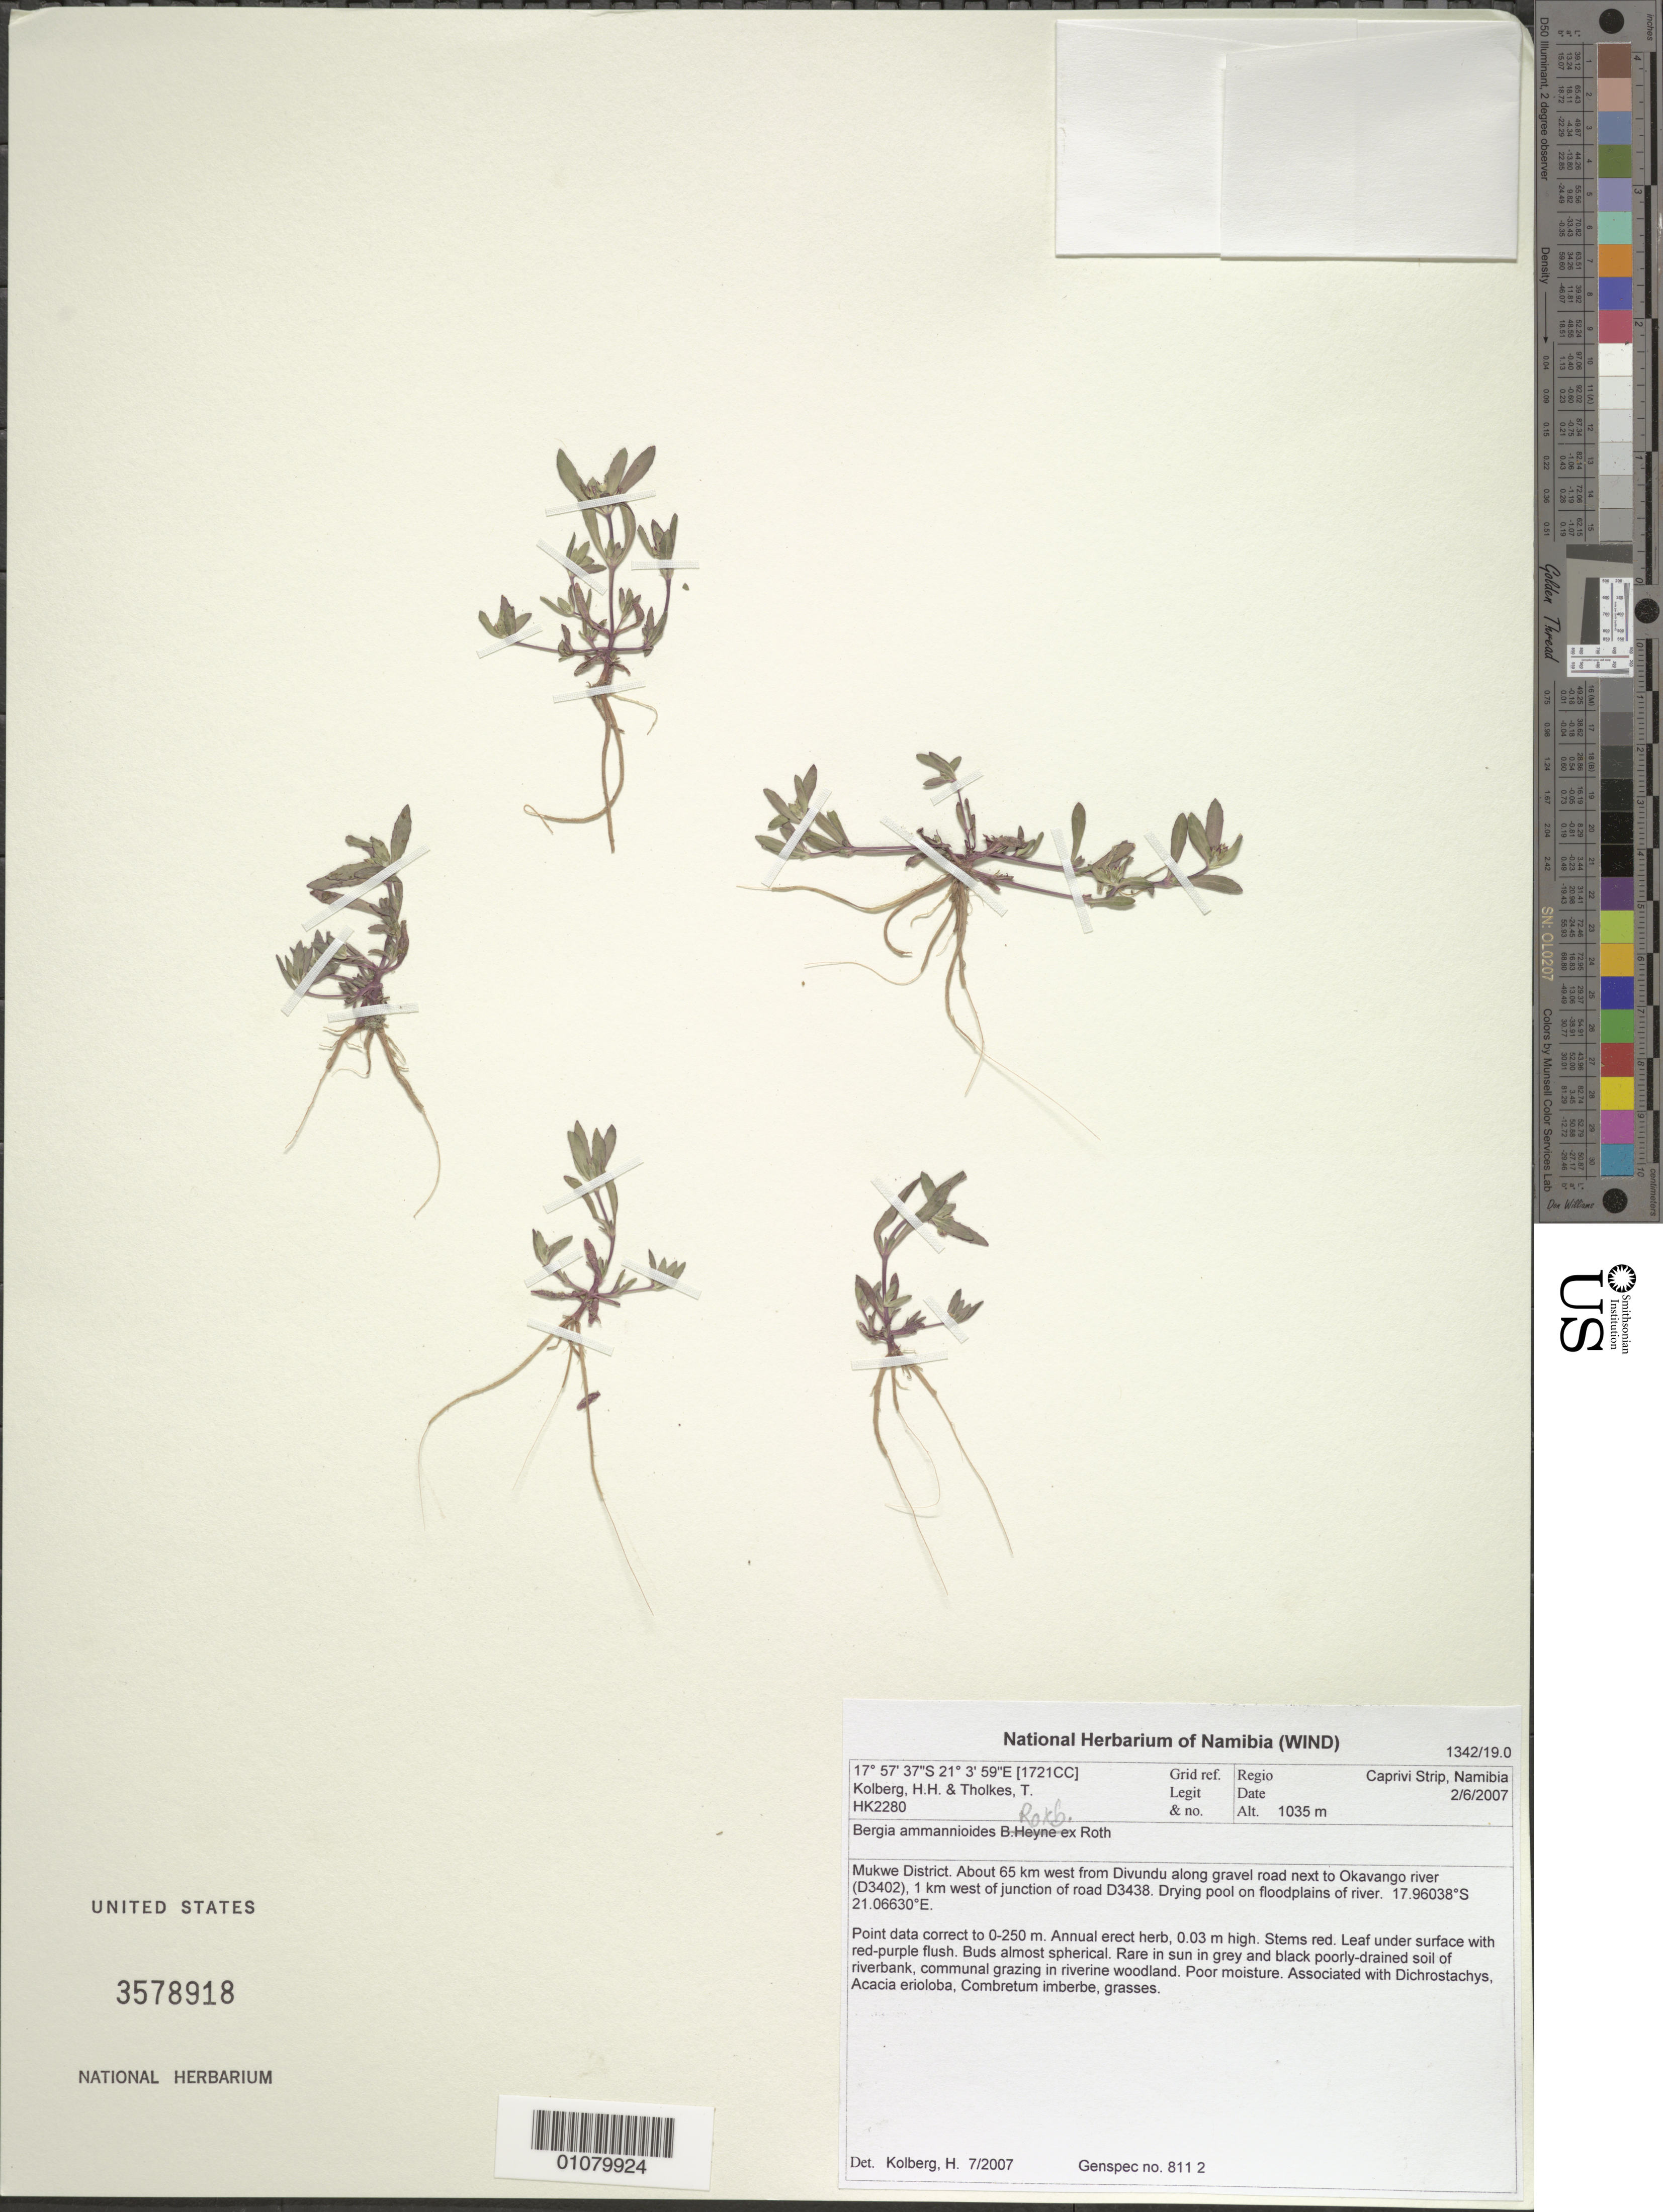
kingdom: Plantae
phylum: Tracheophyta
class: Magnoliopsida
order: Malpighiales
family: Elatinaceae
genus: Bergia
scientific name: Bergia ammannioides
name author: Roxb.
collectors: H. H. Kolberg & T. Tholkes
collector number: HK 2280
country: Namibia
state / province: Caprivi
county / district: Mukwe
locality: W of Divundu along gravel road next to Okavango River, W of junction of road D3438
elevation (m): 1035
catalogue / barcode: US 3578918